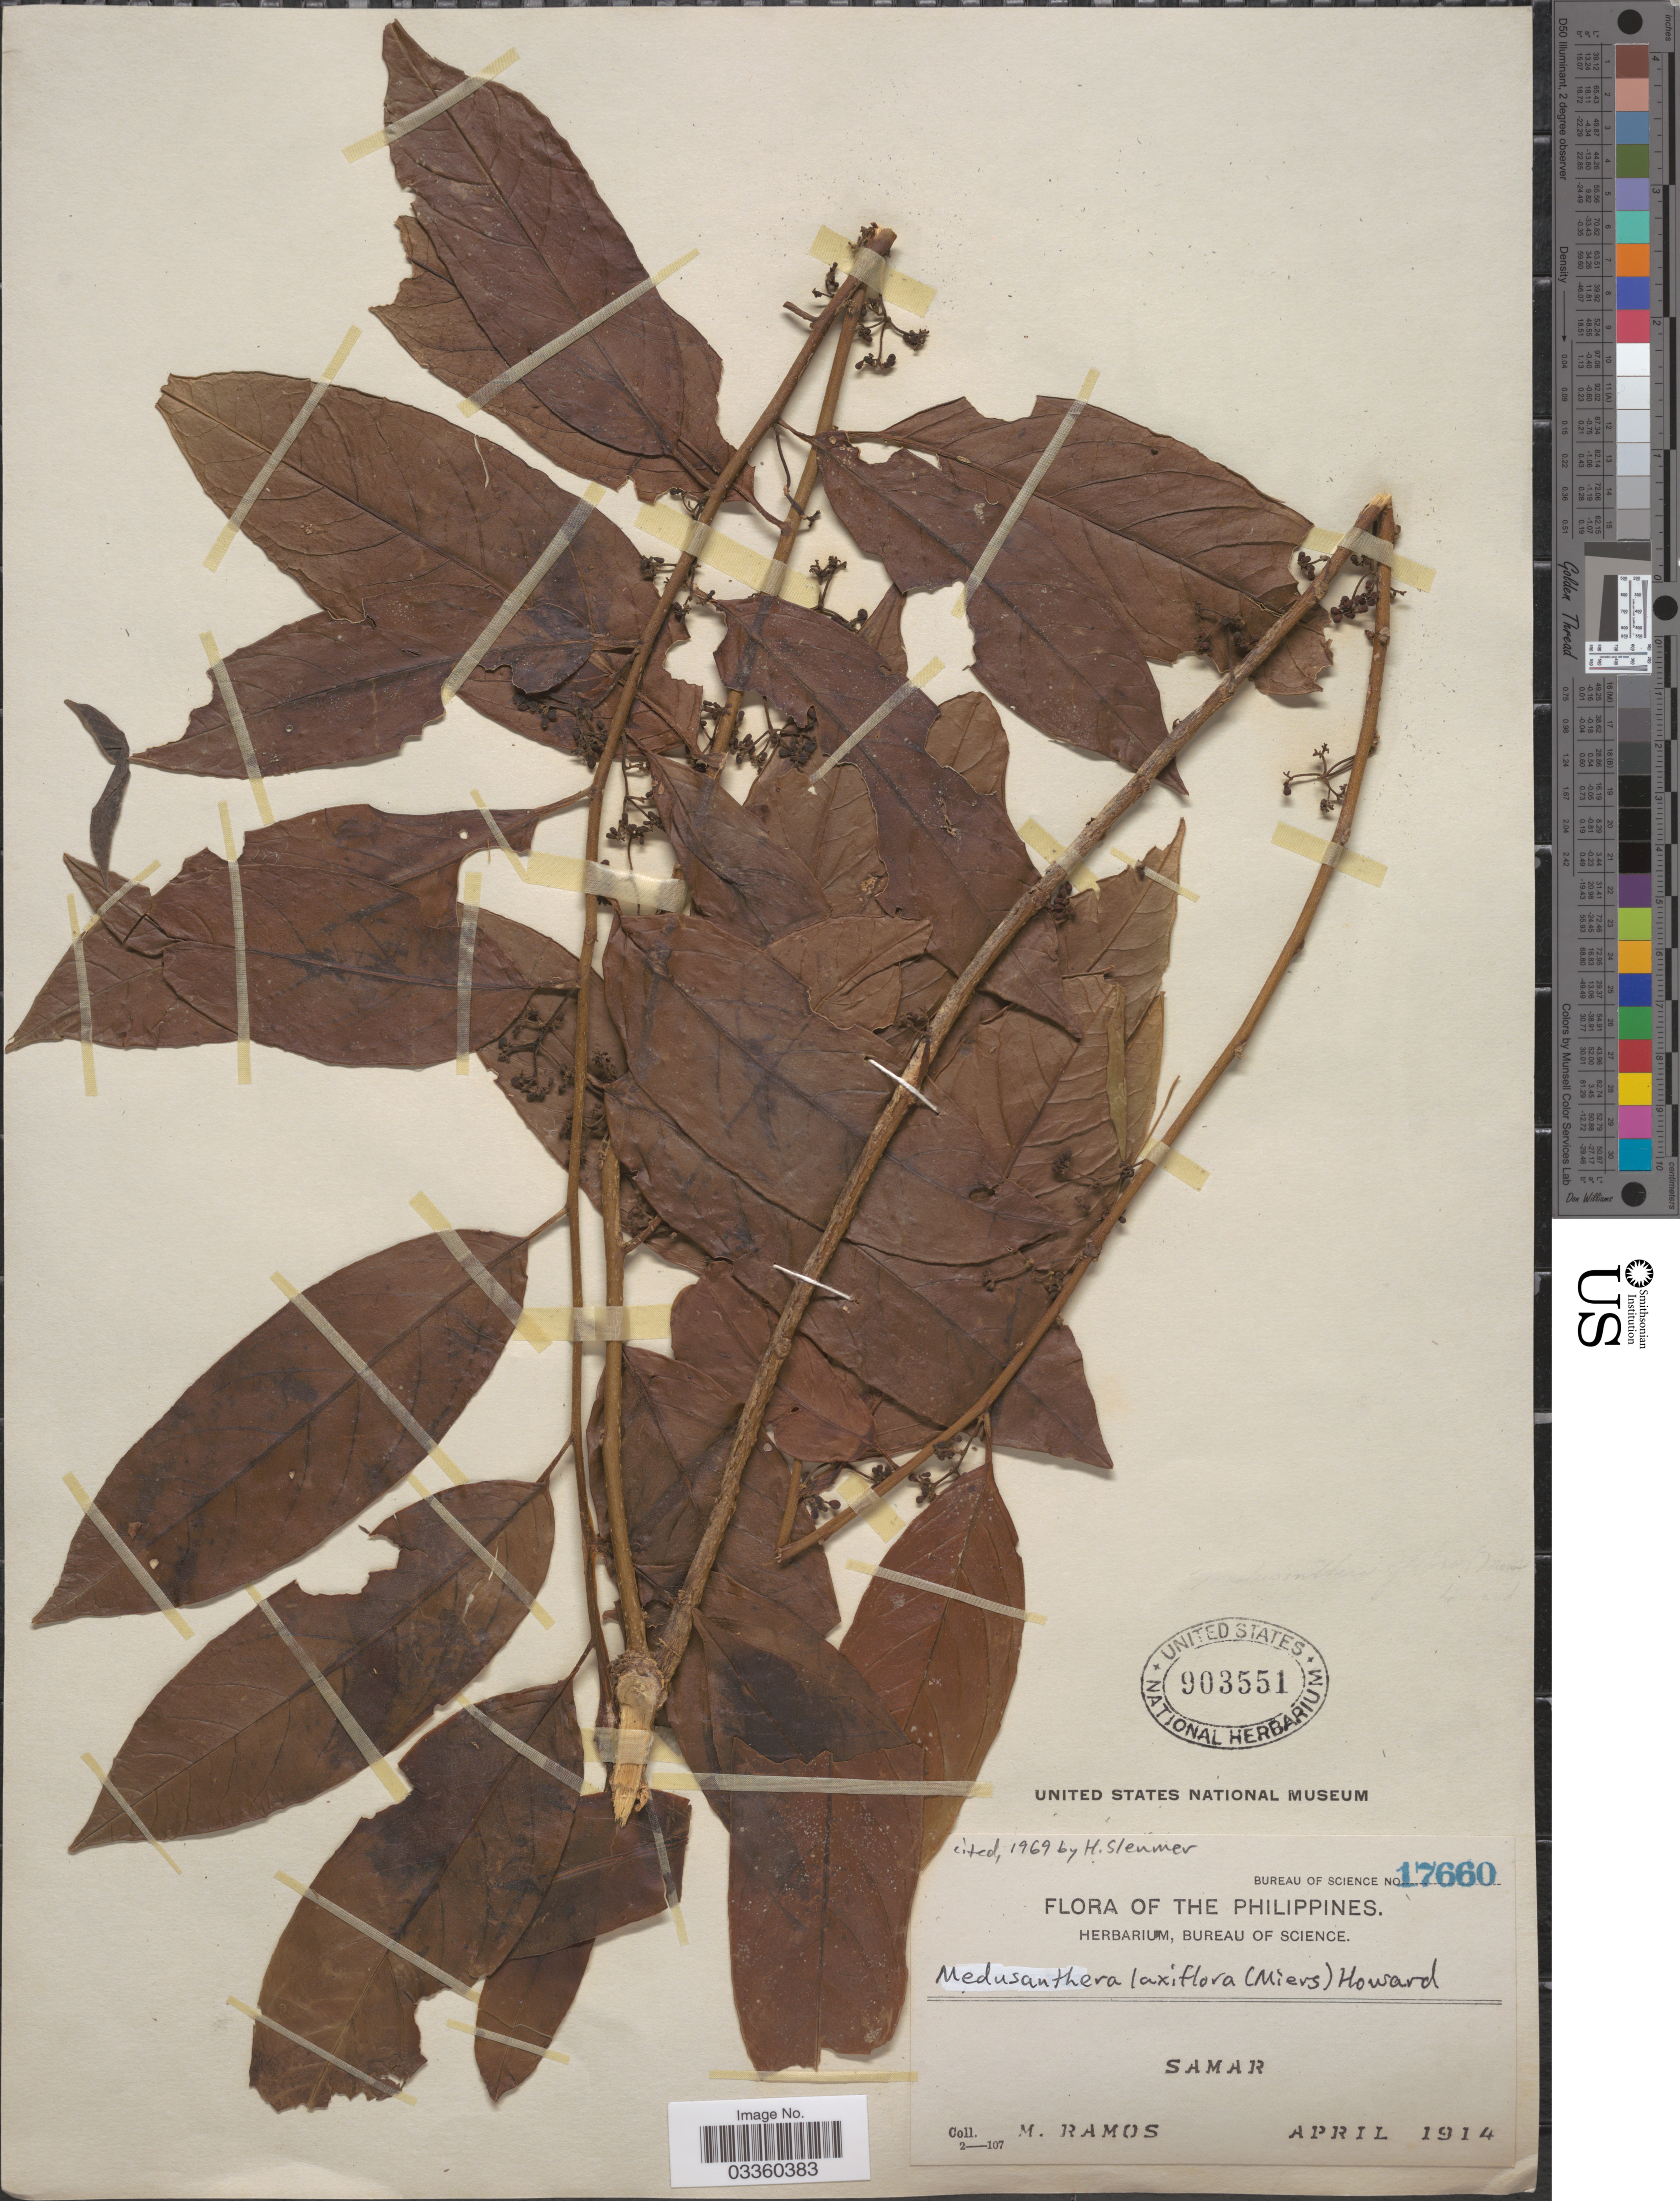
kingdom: Plantae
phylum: Tracheophyta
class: Magnoliopsida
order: Cardiopteridales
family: Stemonuraceae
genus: Medusanthera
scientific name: Medusanthera laxiflora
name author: (Miers) R.A. Howard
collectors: M. Ramos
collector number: Bureau of Science 17660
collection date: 1914-04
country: Philippines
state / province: Eastern Visayas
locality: Samar.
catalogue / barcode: US 903551